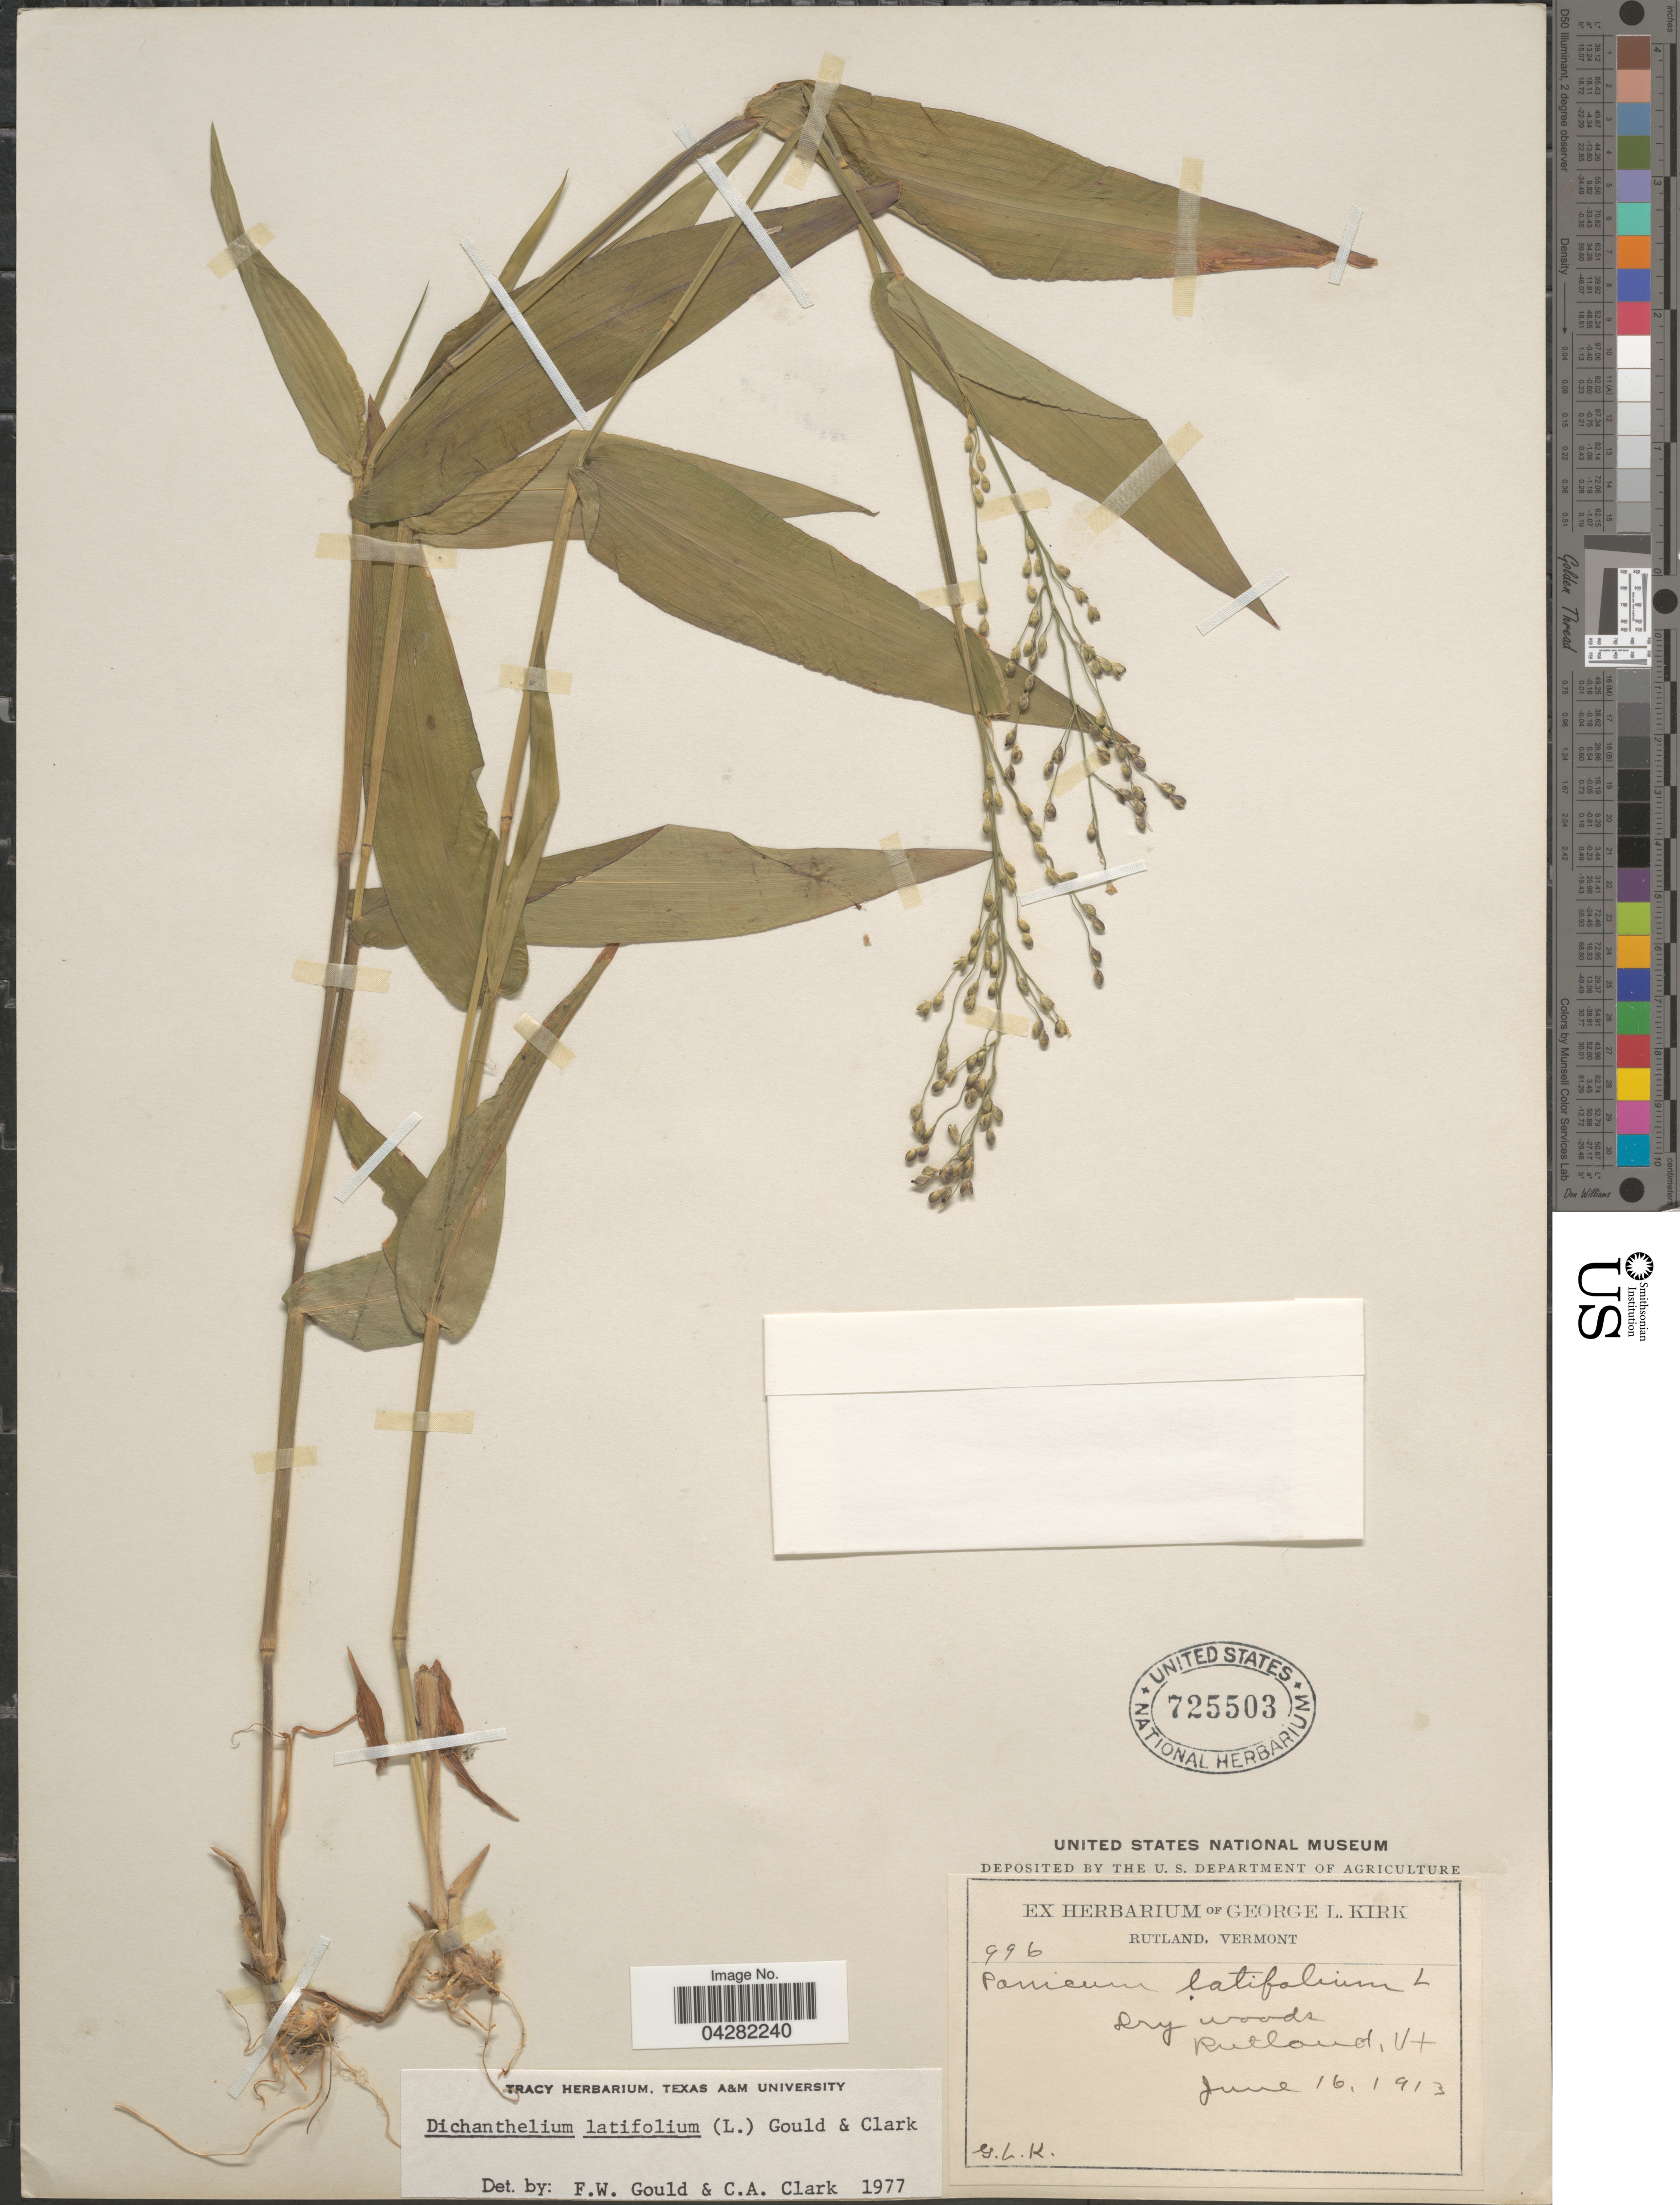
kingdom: Plantae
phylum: Tracheophyta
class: Liliopsida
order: Poales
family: Poaceae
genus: Dichanthelium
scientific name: Dichanthelium laxiflorum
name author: (Lam.) Gould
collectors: G. Kirk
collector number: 996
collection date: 1913-06-16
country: United States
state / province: Vermont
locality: Dry woods Rutland.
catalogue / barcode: US 725503